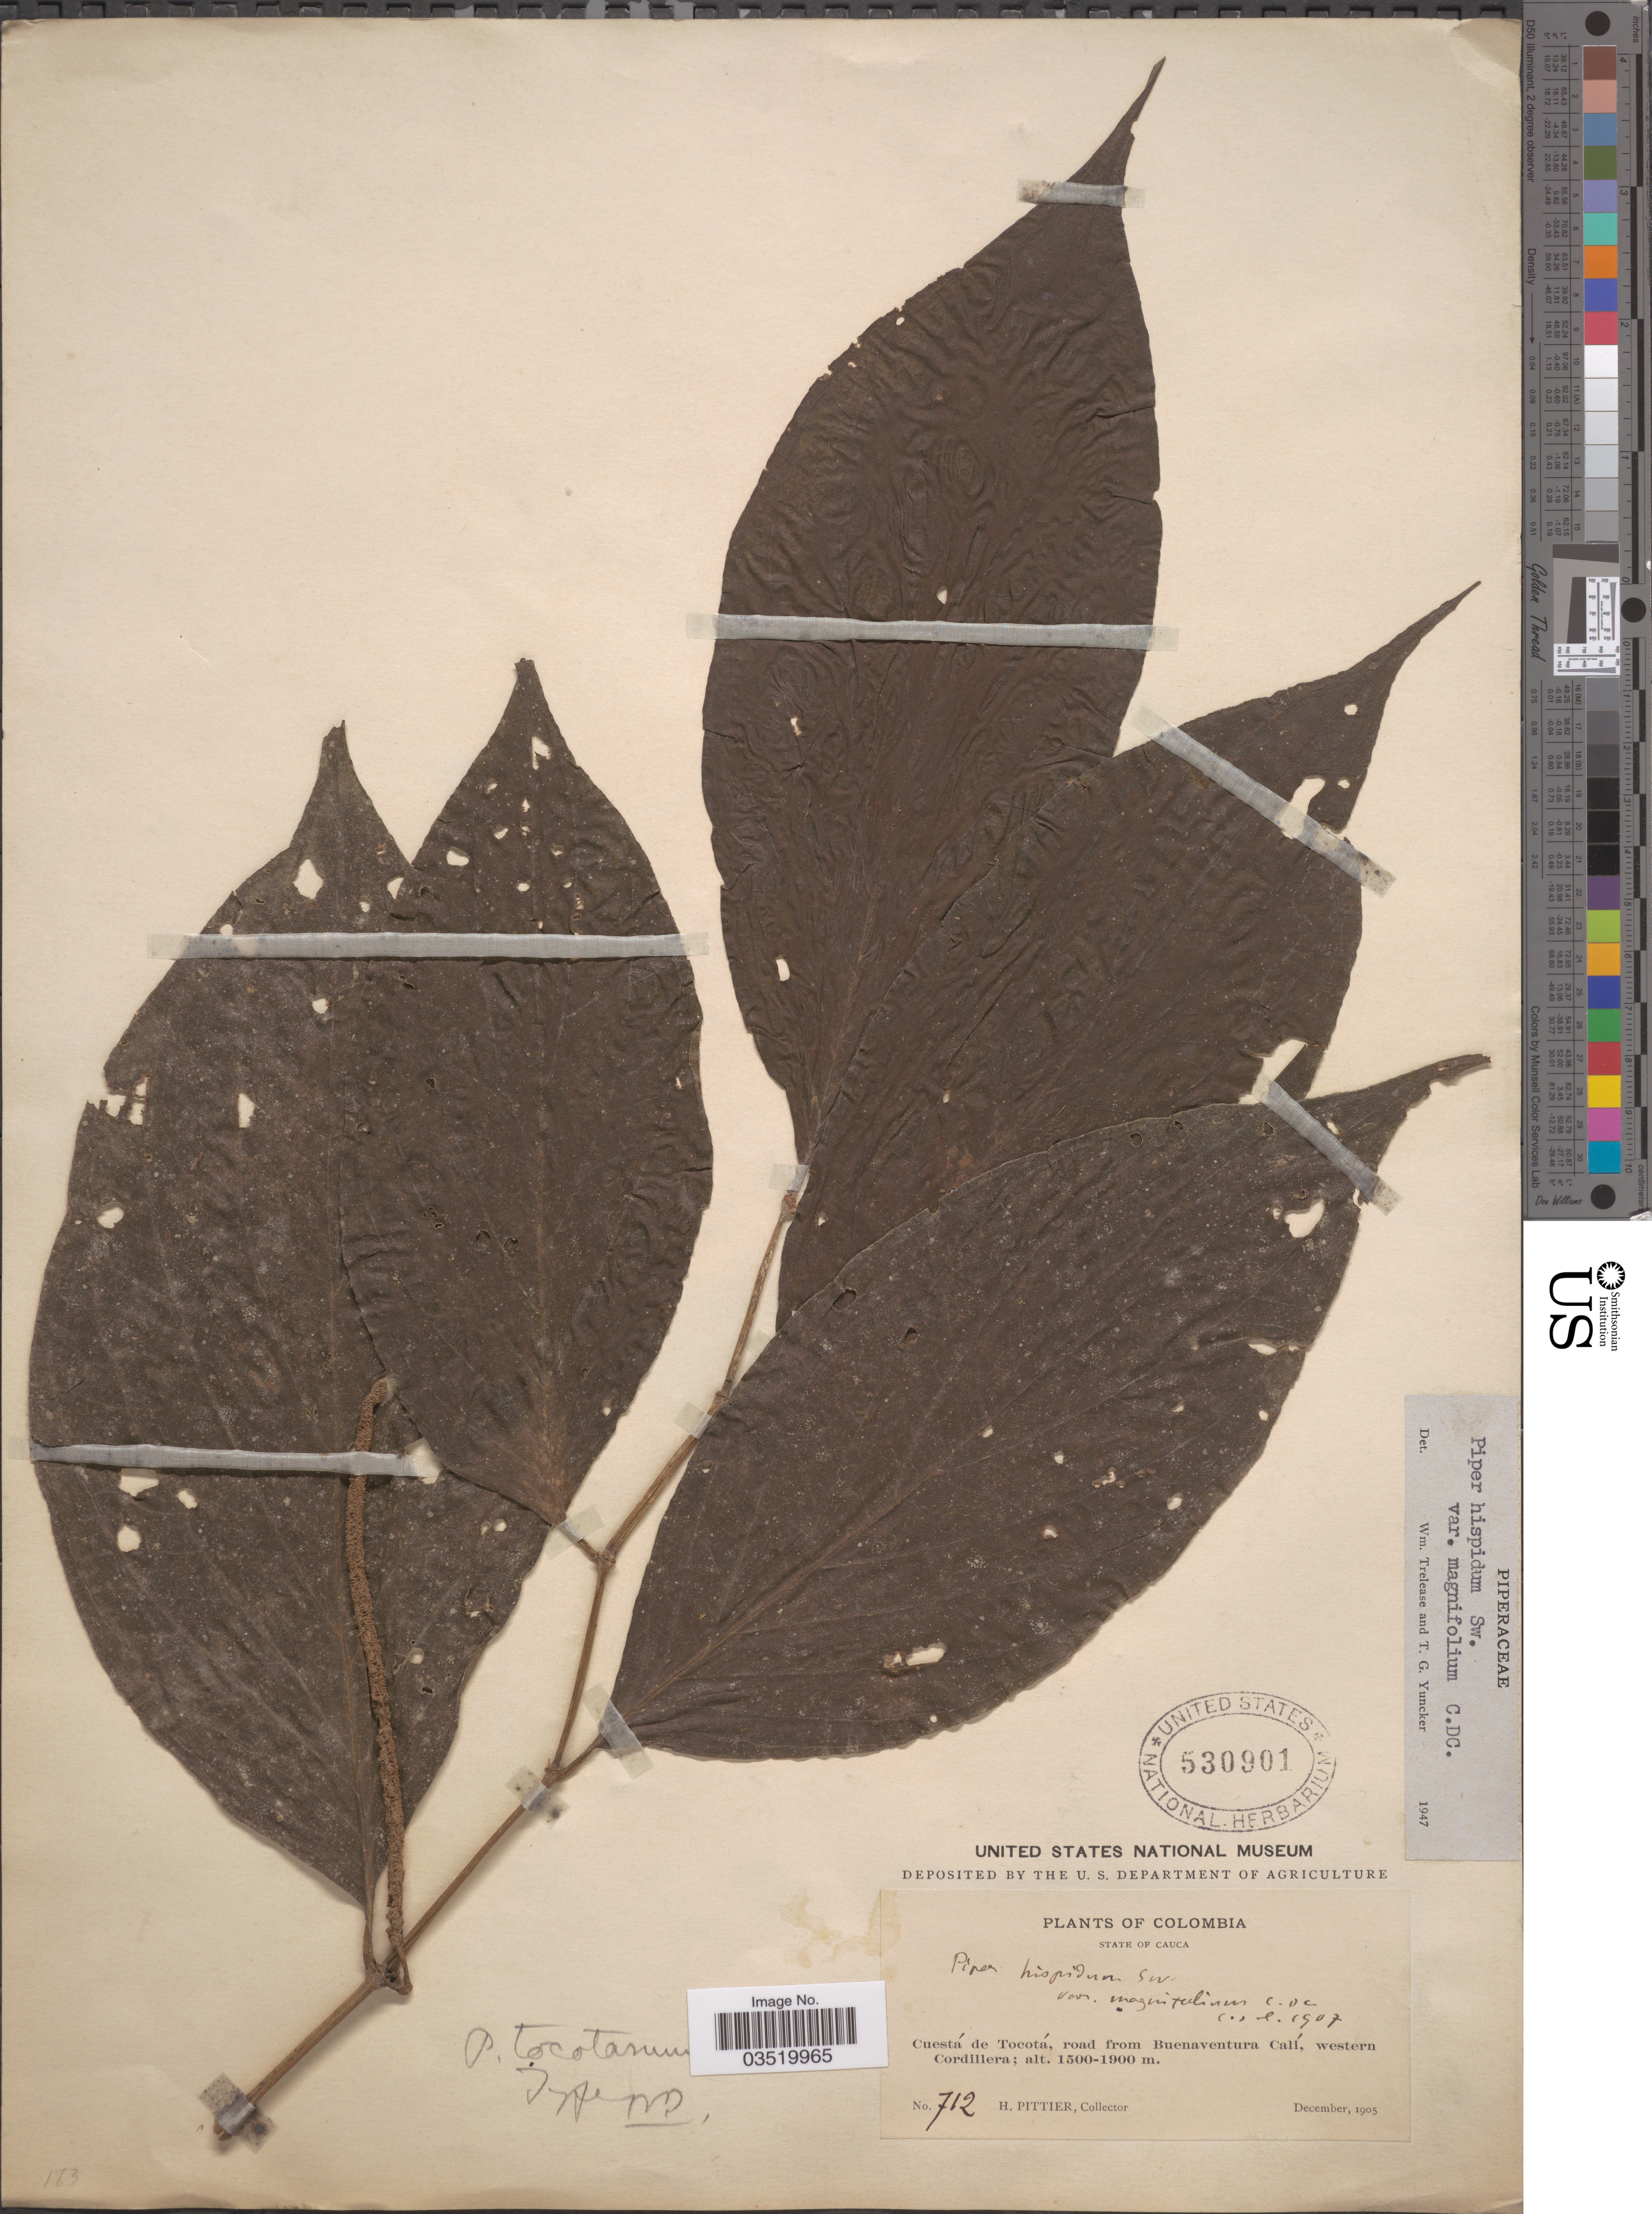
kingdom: Plantae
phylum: Tracheophyta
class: Magnoliopsida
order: Piperales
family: Piperaceae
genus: Piper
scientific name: Piper hispidum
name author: Sw.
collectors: H. F. Pittier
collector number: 712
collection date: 1905-12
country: Colombia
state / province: Cauca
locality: Cuestá de Tocotá, road from Buenaventura Calí, western Cordillera.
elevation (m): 1500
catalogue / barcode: US 530901